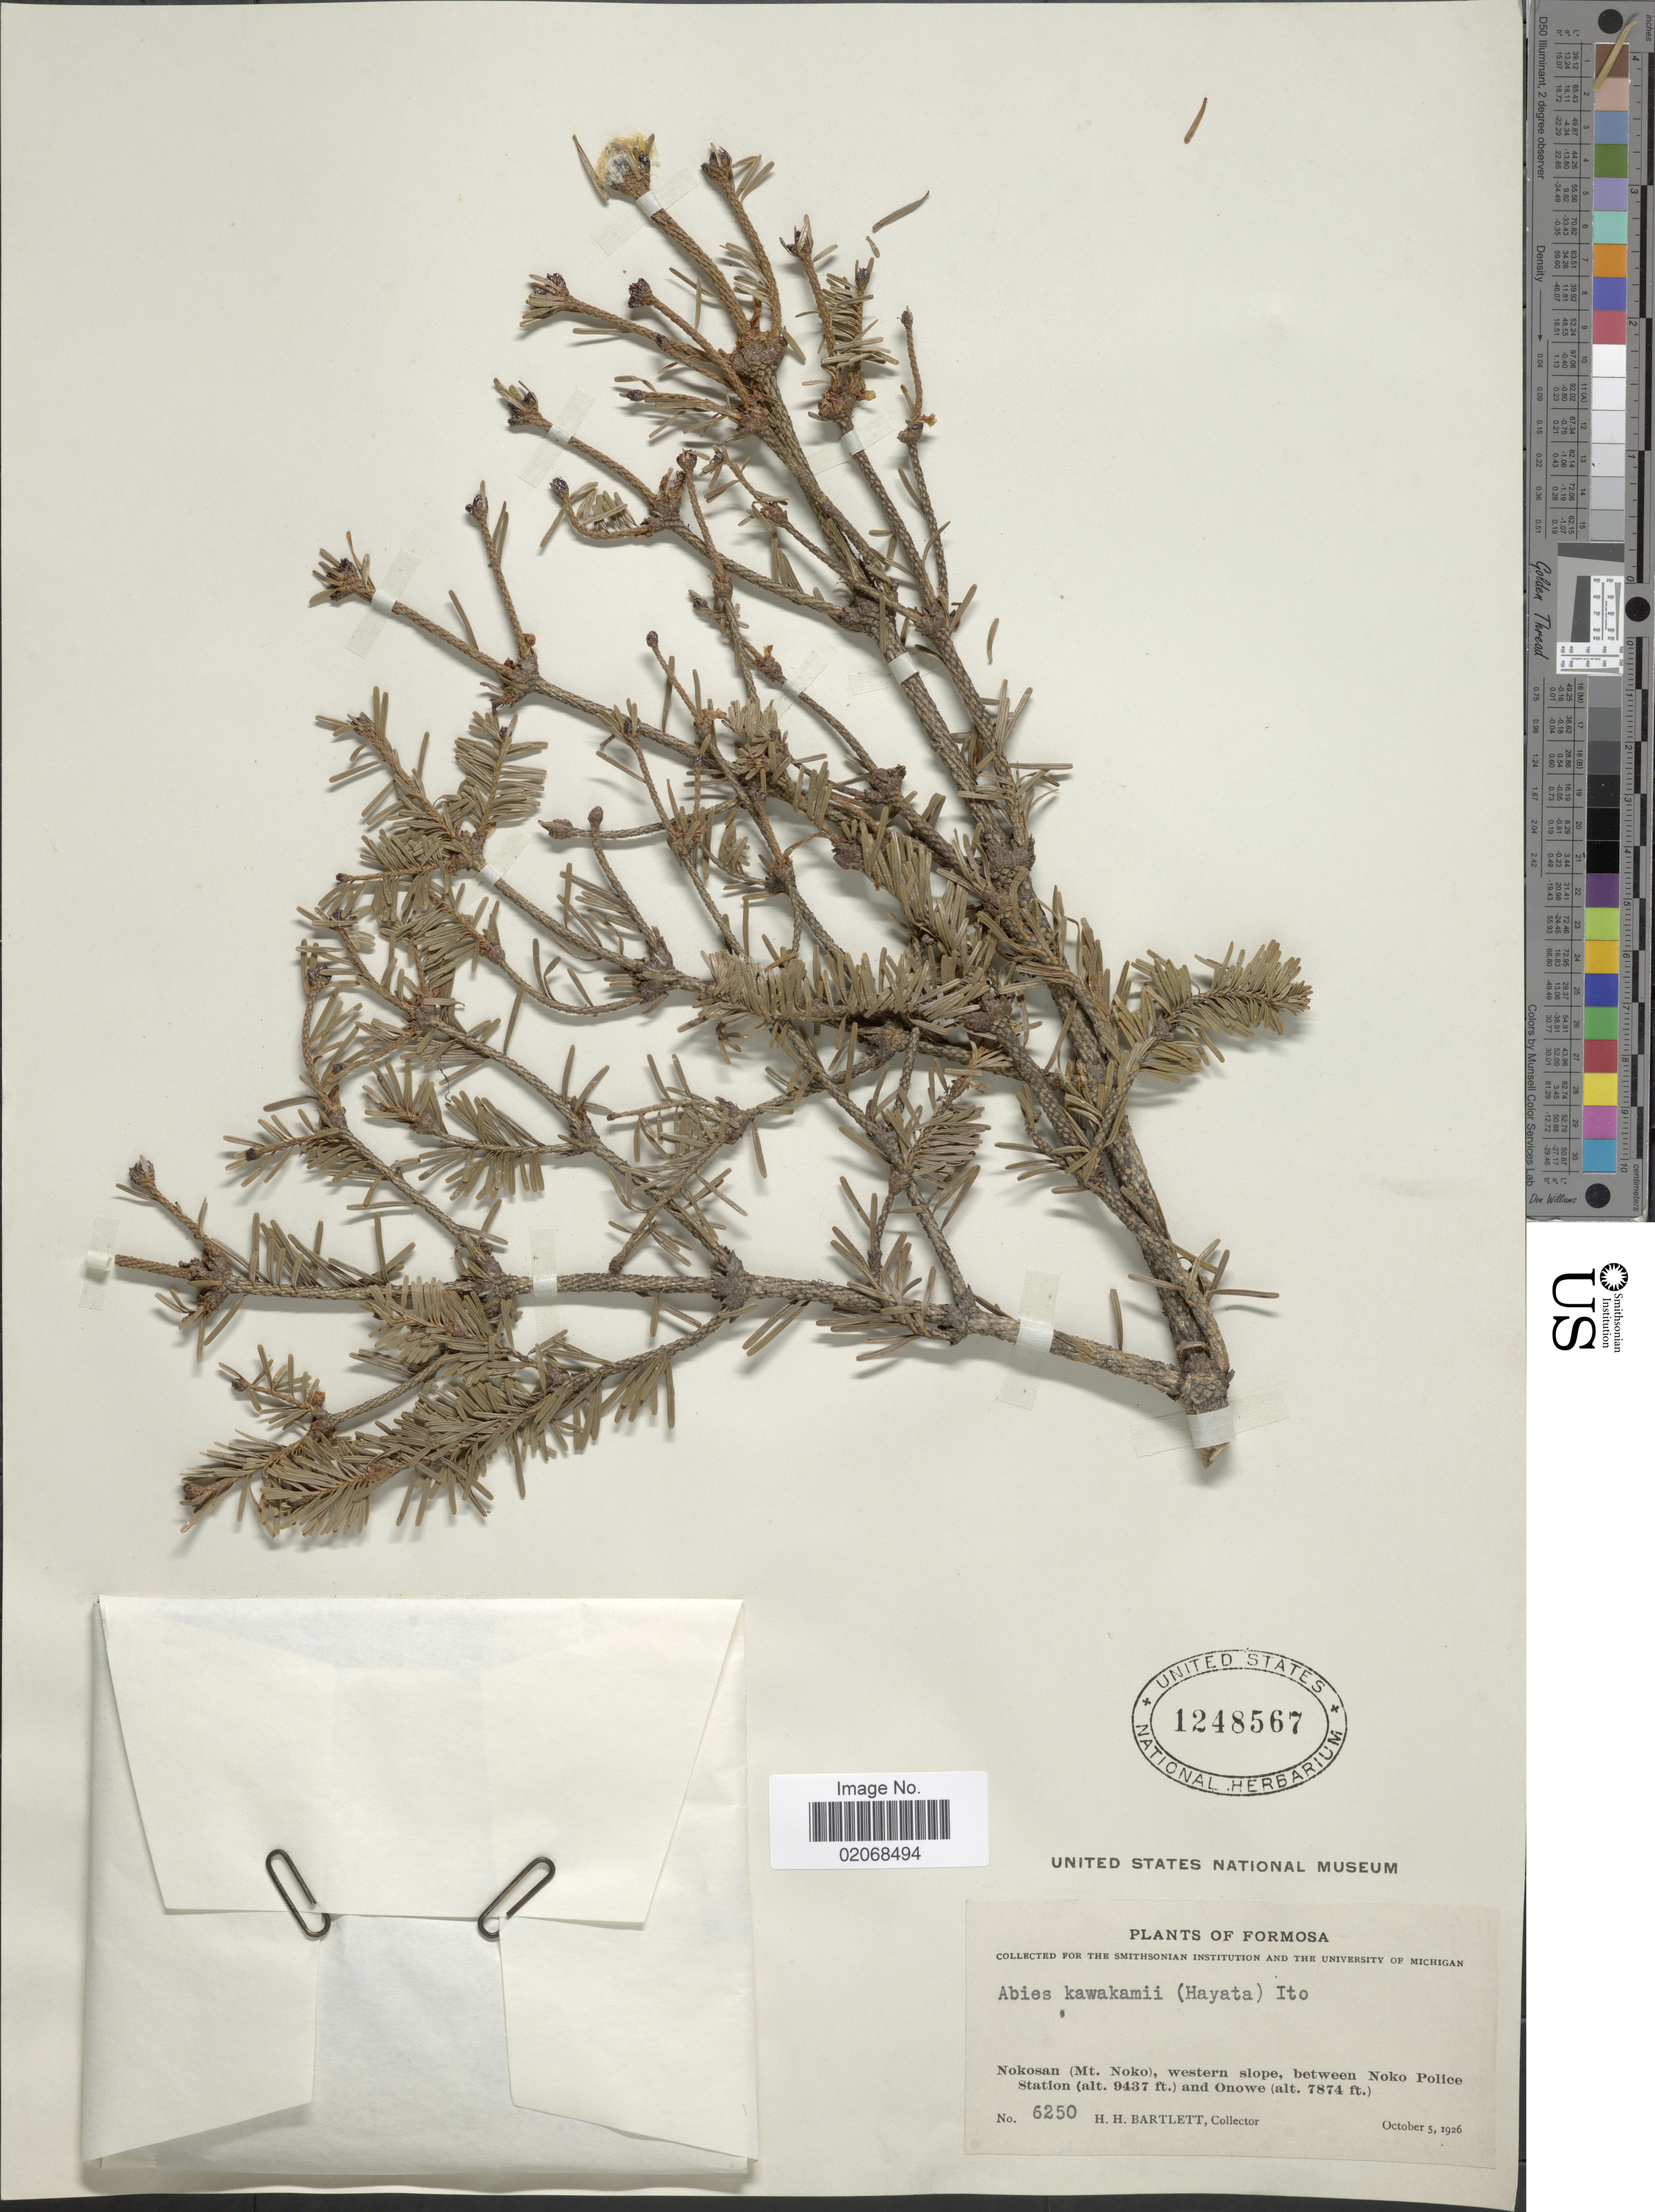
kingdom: Plantae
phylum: Tracheophyta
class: Pinopsida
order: Pinales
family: Pinaceae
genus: Abies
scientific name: Abies kawakamii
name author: (Hayata) T. Itô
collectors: H. H. Bartlett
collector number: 6250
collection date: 1926-10-05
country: Taiwan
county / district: Hualien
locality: Nokosan (Mt. Noko) western slope, between Noko Polic Station and Onowe, Formosa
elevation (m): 2400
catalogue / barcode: US 1248567